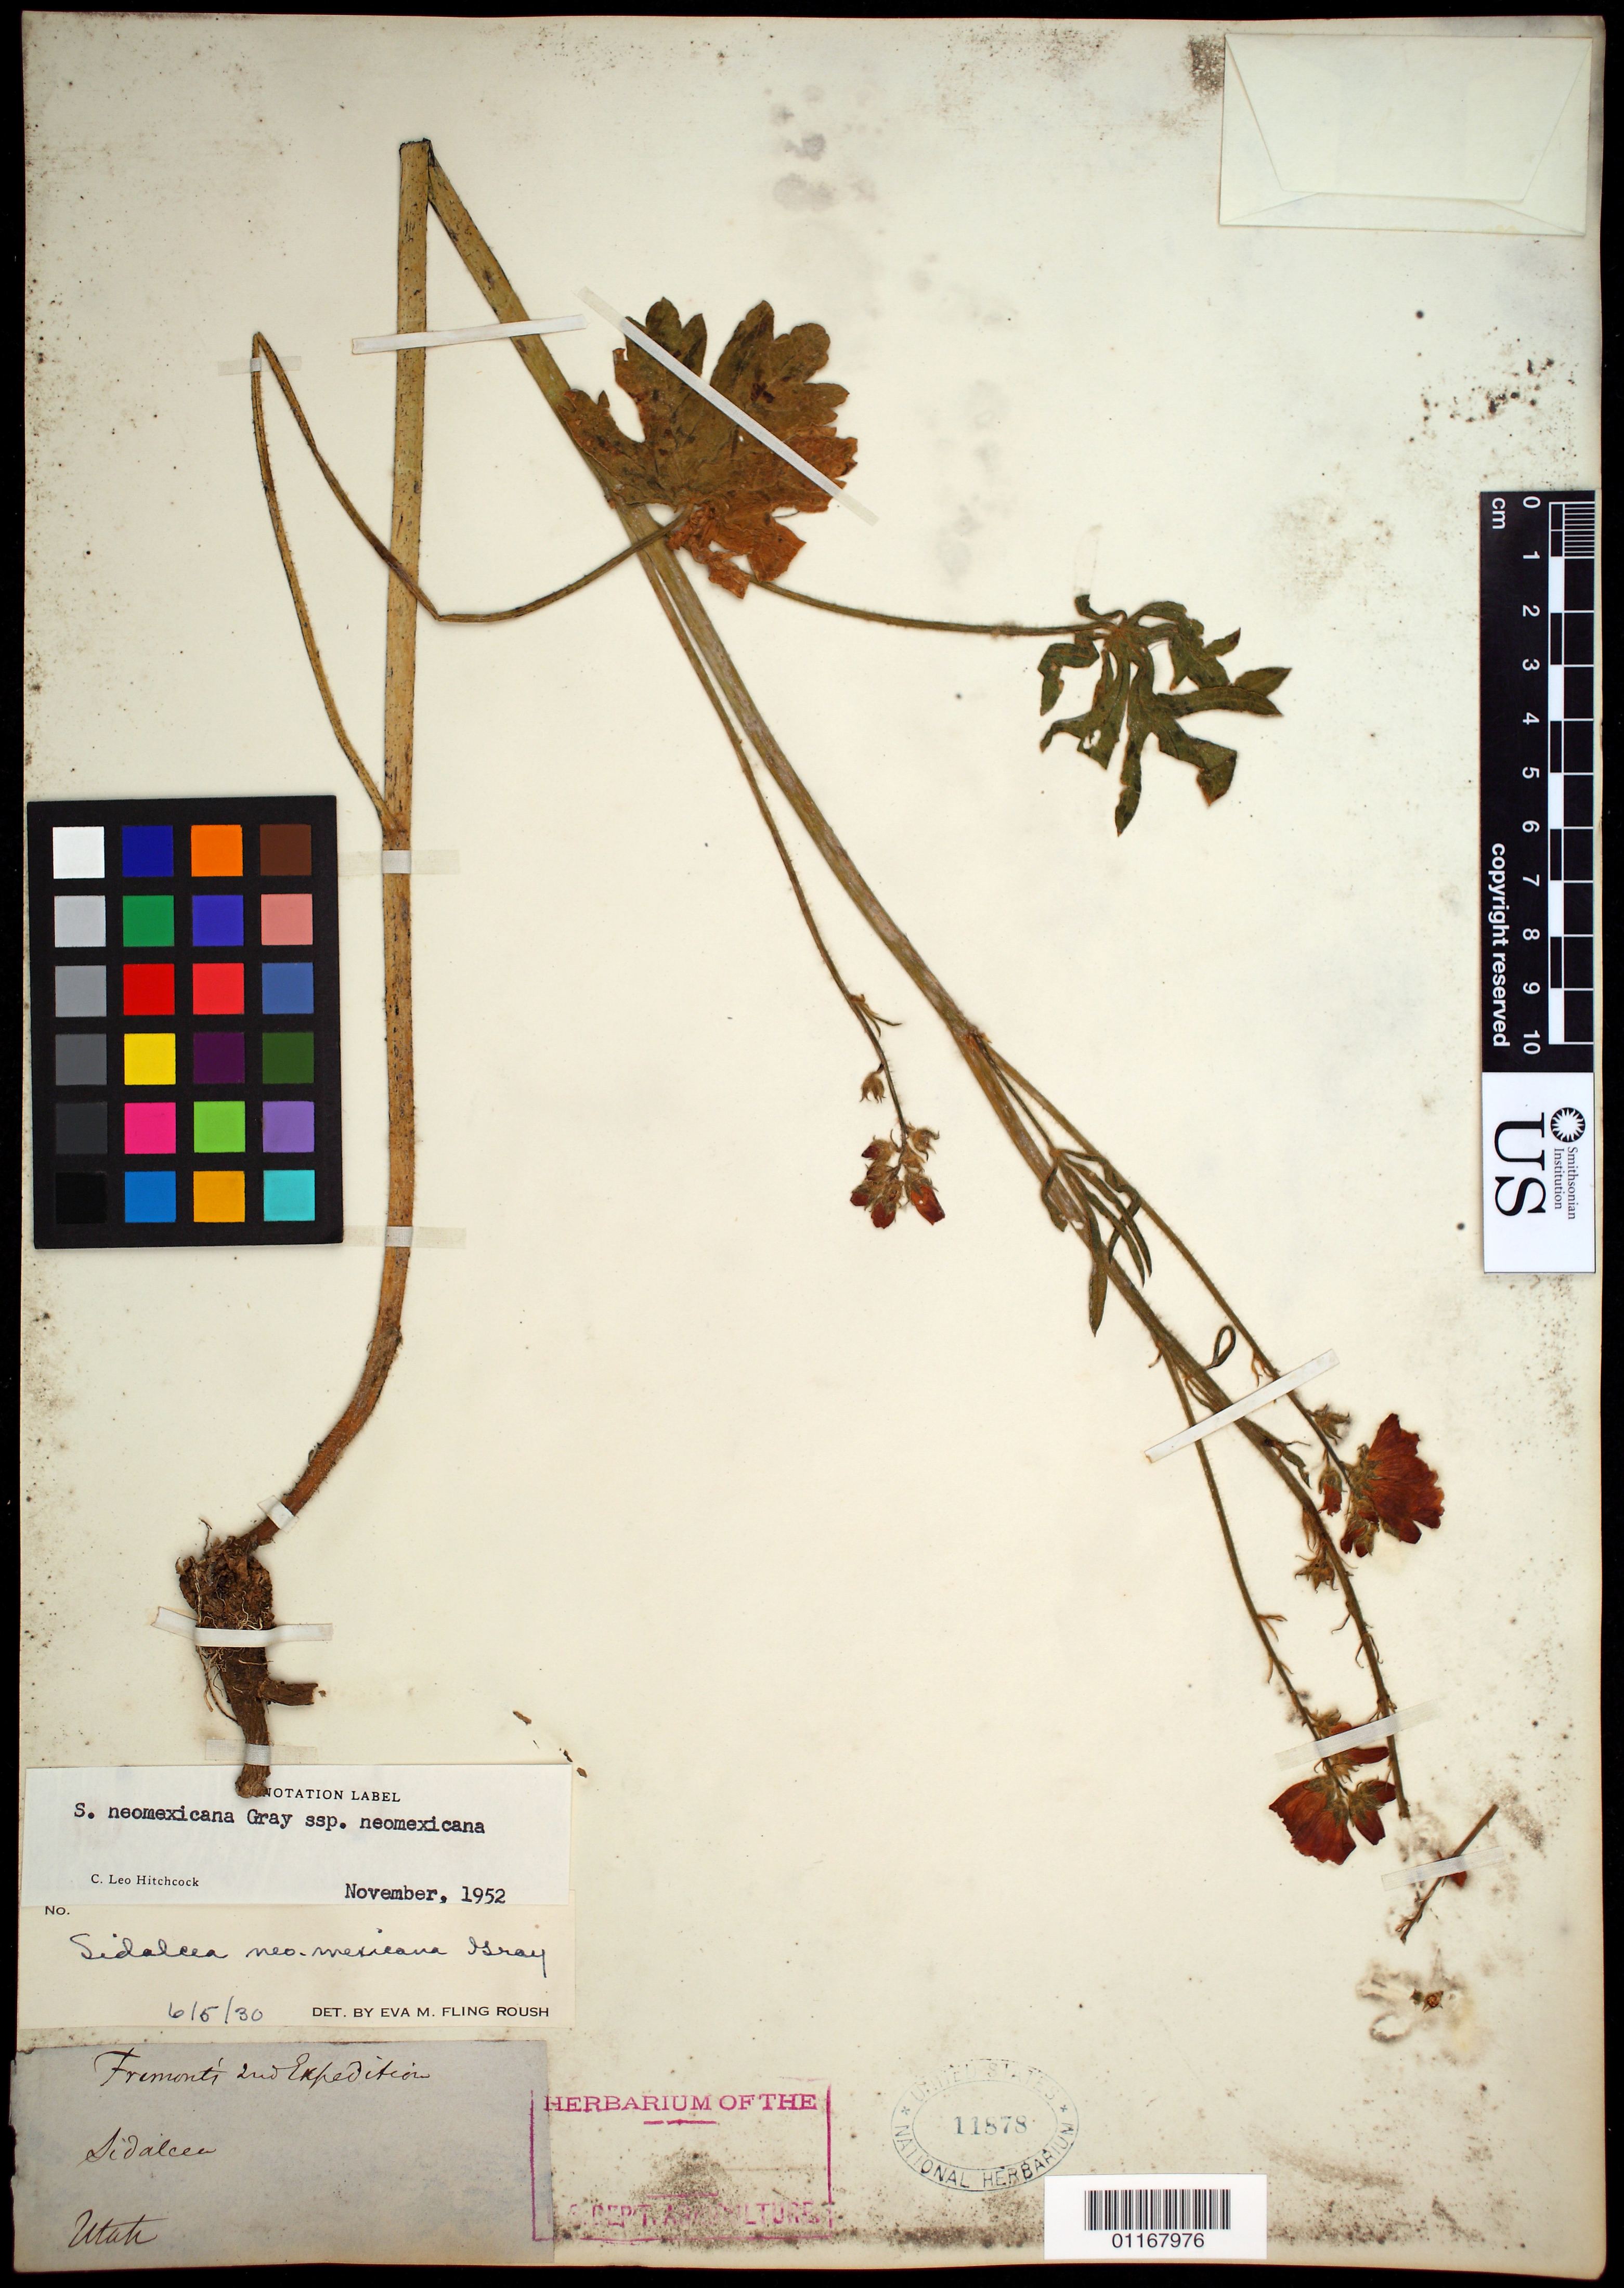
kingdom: Plantae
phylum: Tracheophyta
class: Magnoliopsida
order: Malvales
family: Malvaceae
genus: Sidalcea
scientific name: Sidalcea neomexicana subsp. neomexicana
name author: A. Gray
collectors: Fremont Exped.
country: United States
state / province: Utah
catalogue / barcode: US 11878